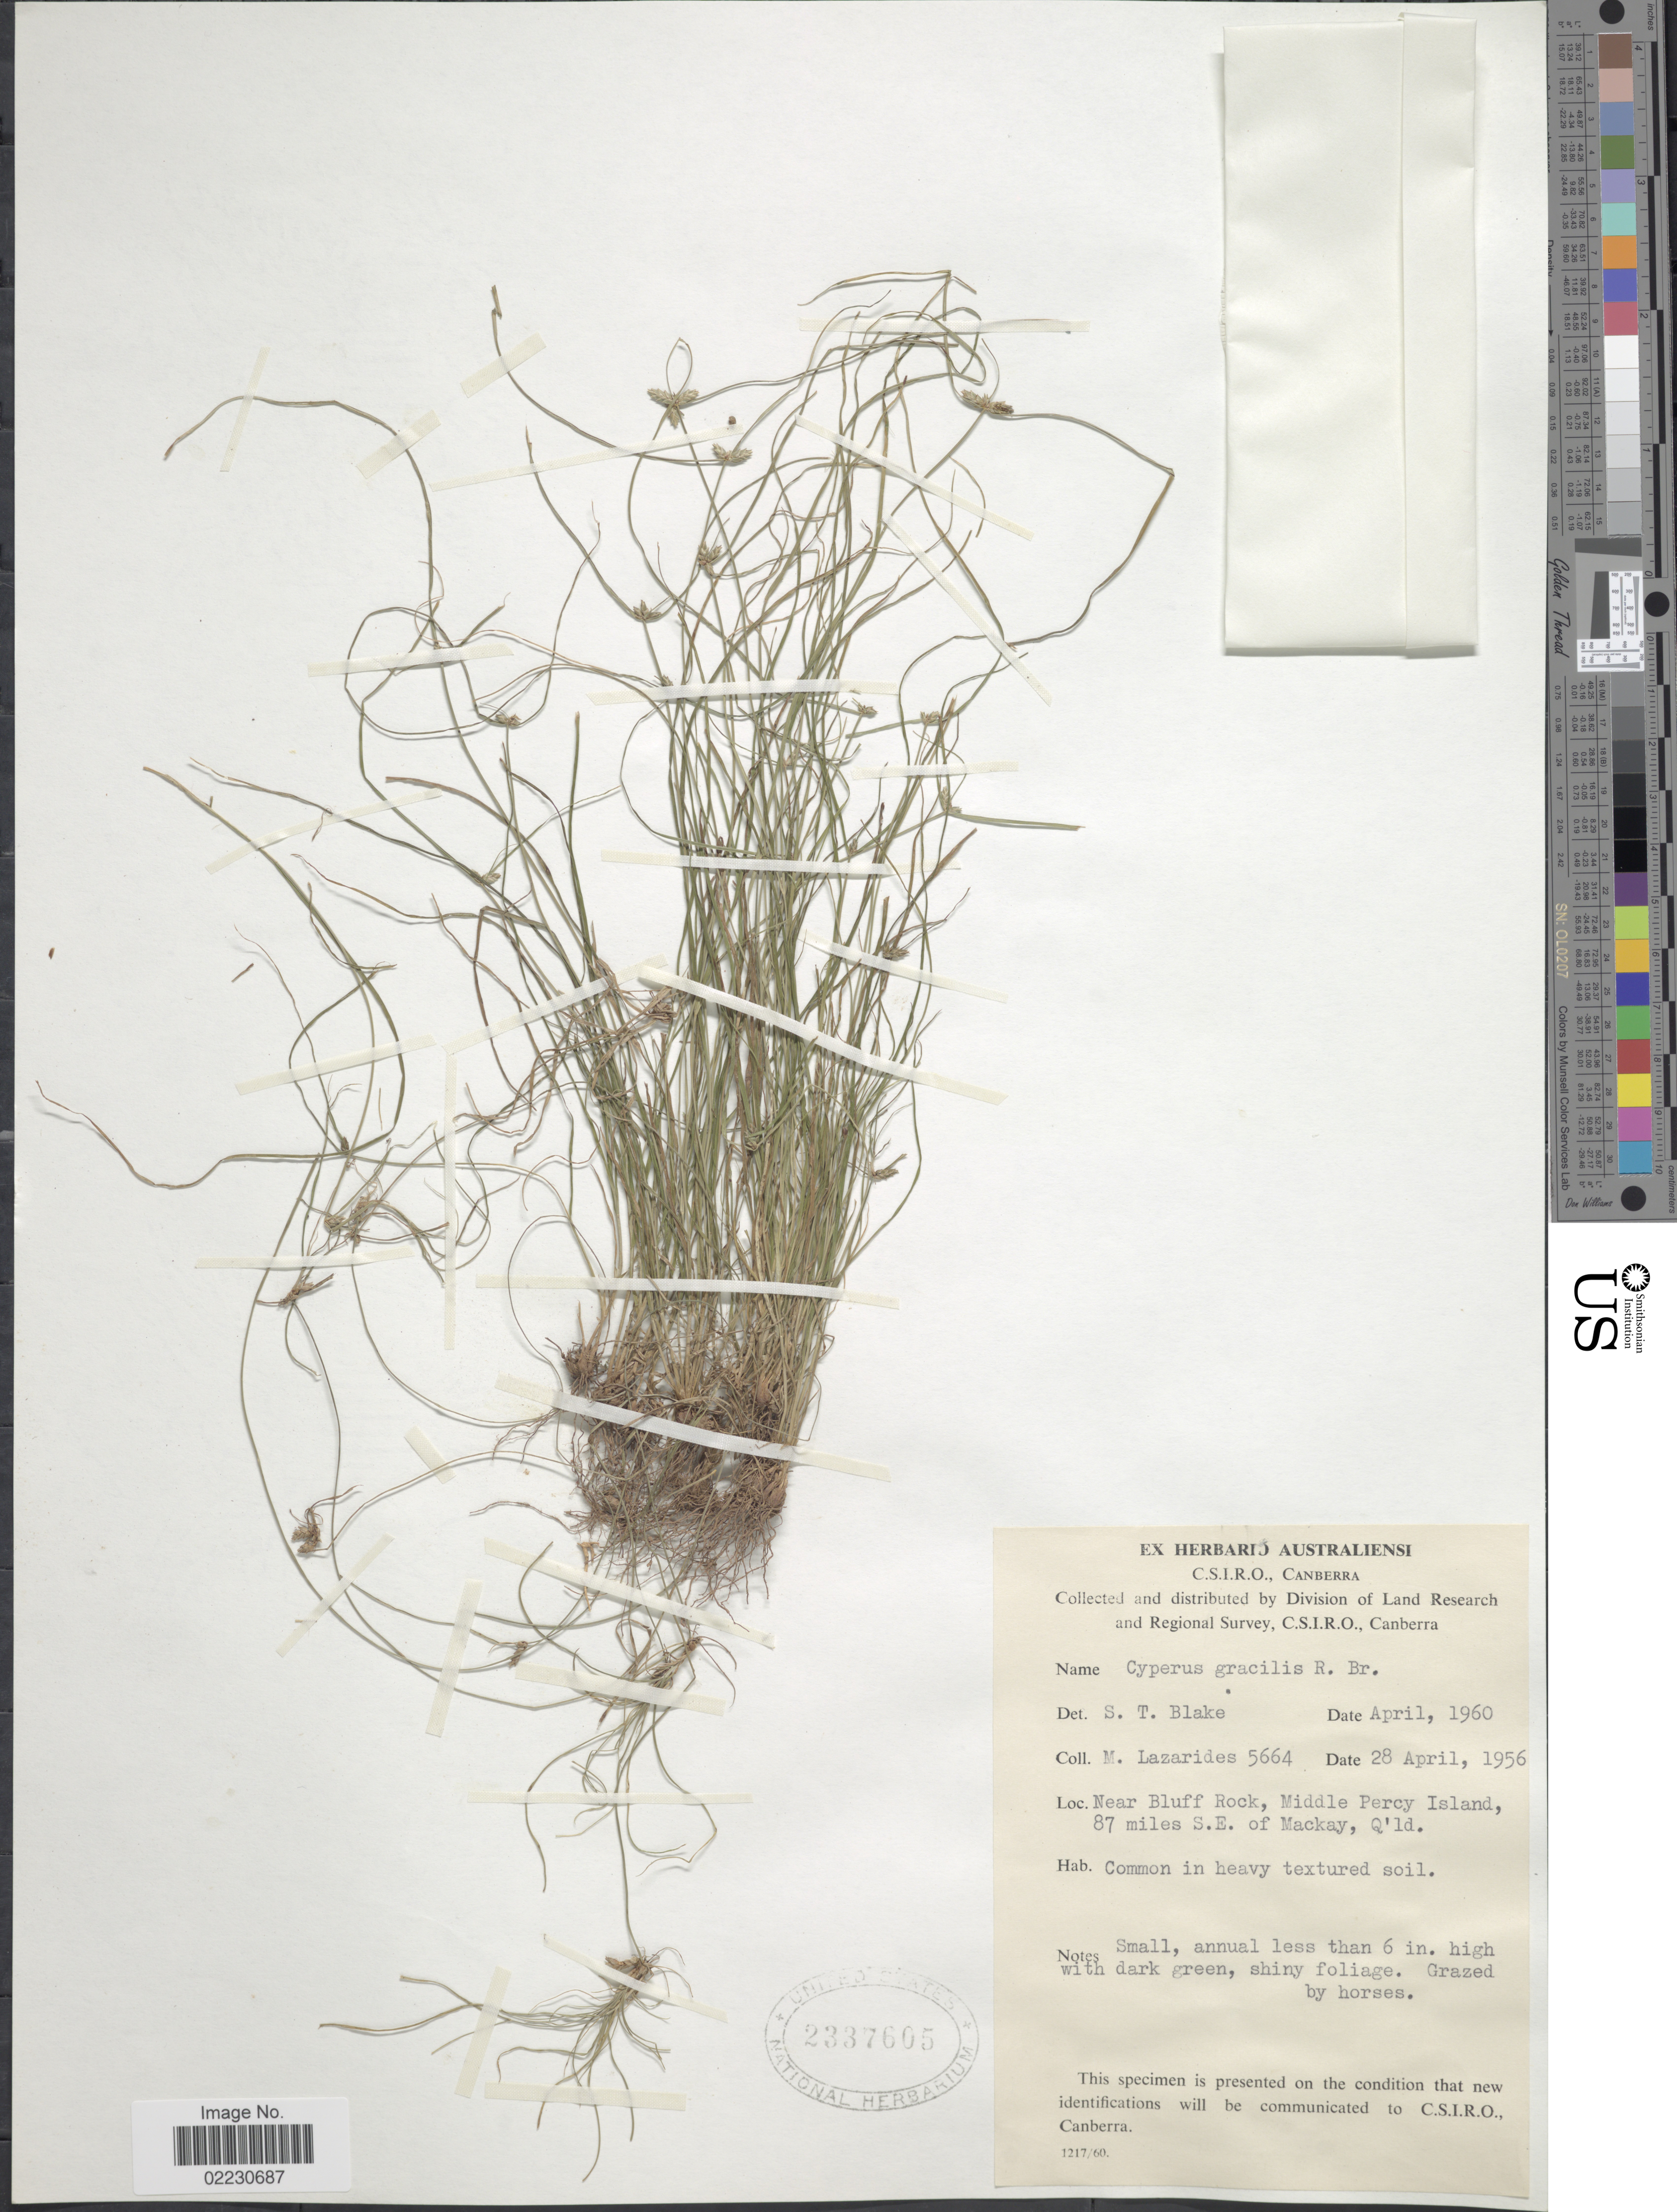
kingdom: Plantae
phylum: Tracheophyta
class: Liliopsida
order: Poales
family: Cyperaceae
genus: Cyperus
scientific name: Cyperus gracilis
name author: R. Br.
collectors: M. Lazarides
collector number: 5664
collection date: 1956-04-28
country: Australia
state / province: Queensland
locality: Near Bluff Rock, Middle Percy Island, 87 miles S.E. of Mackay, Q'ld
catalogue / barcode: US 2337605